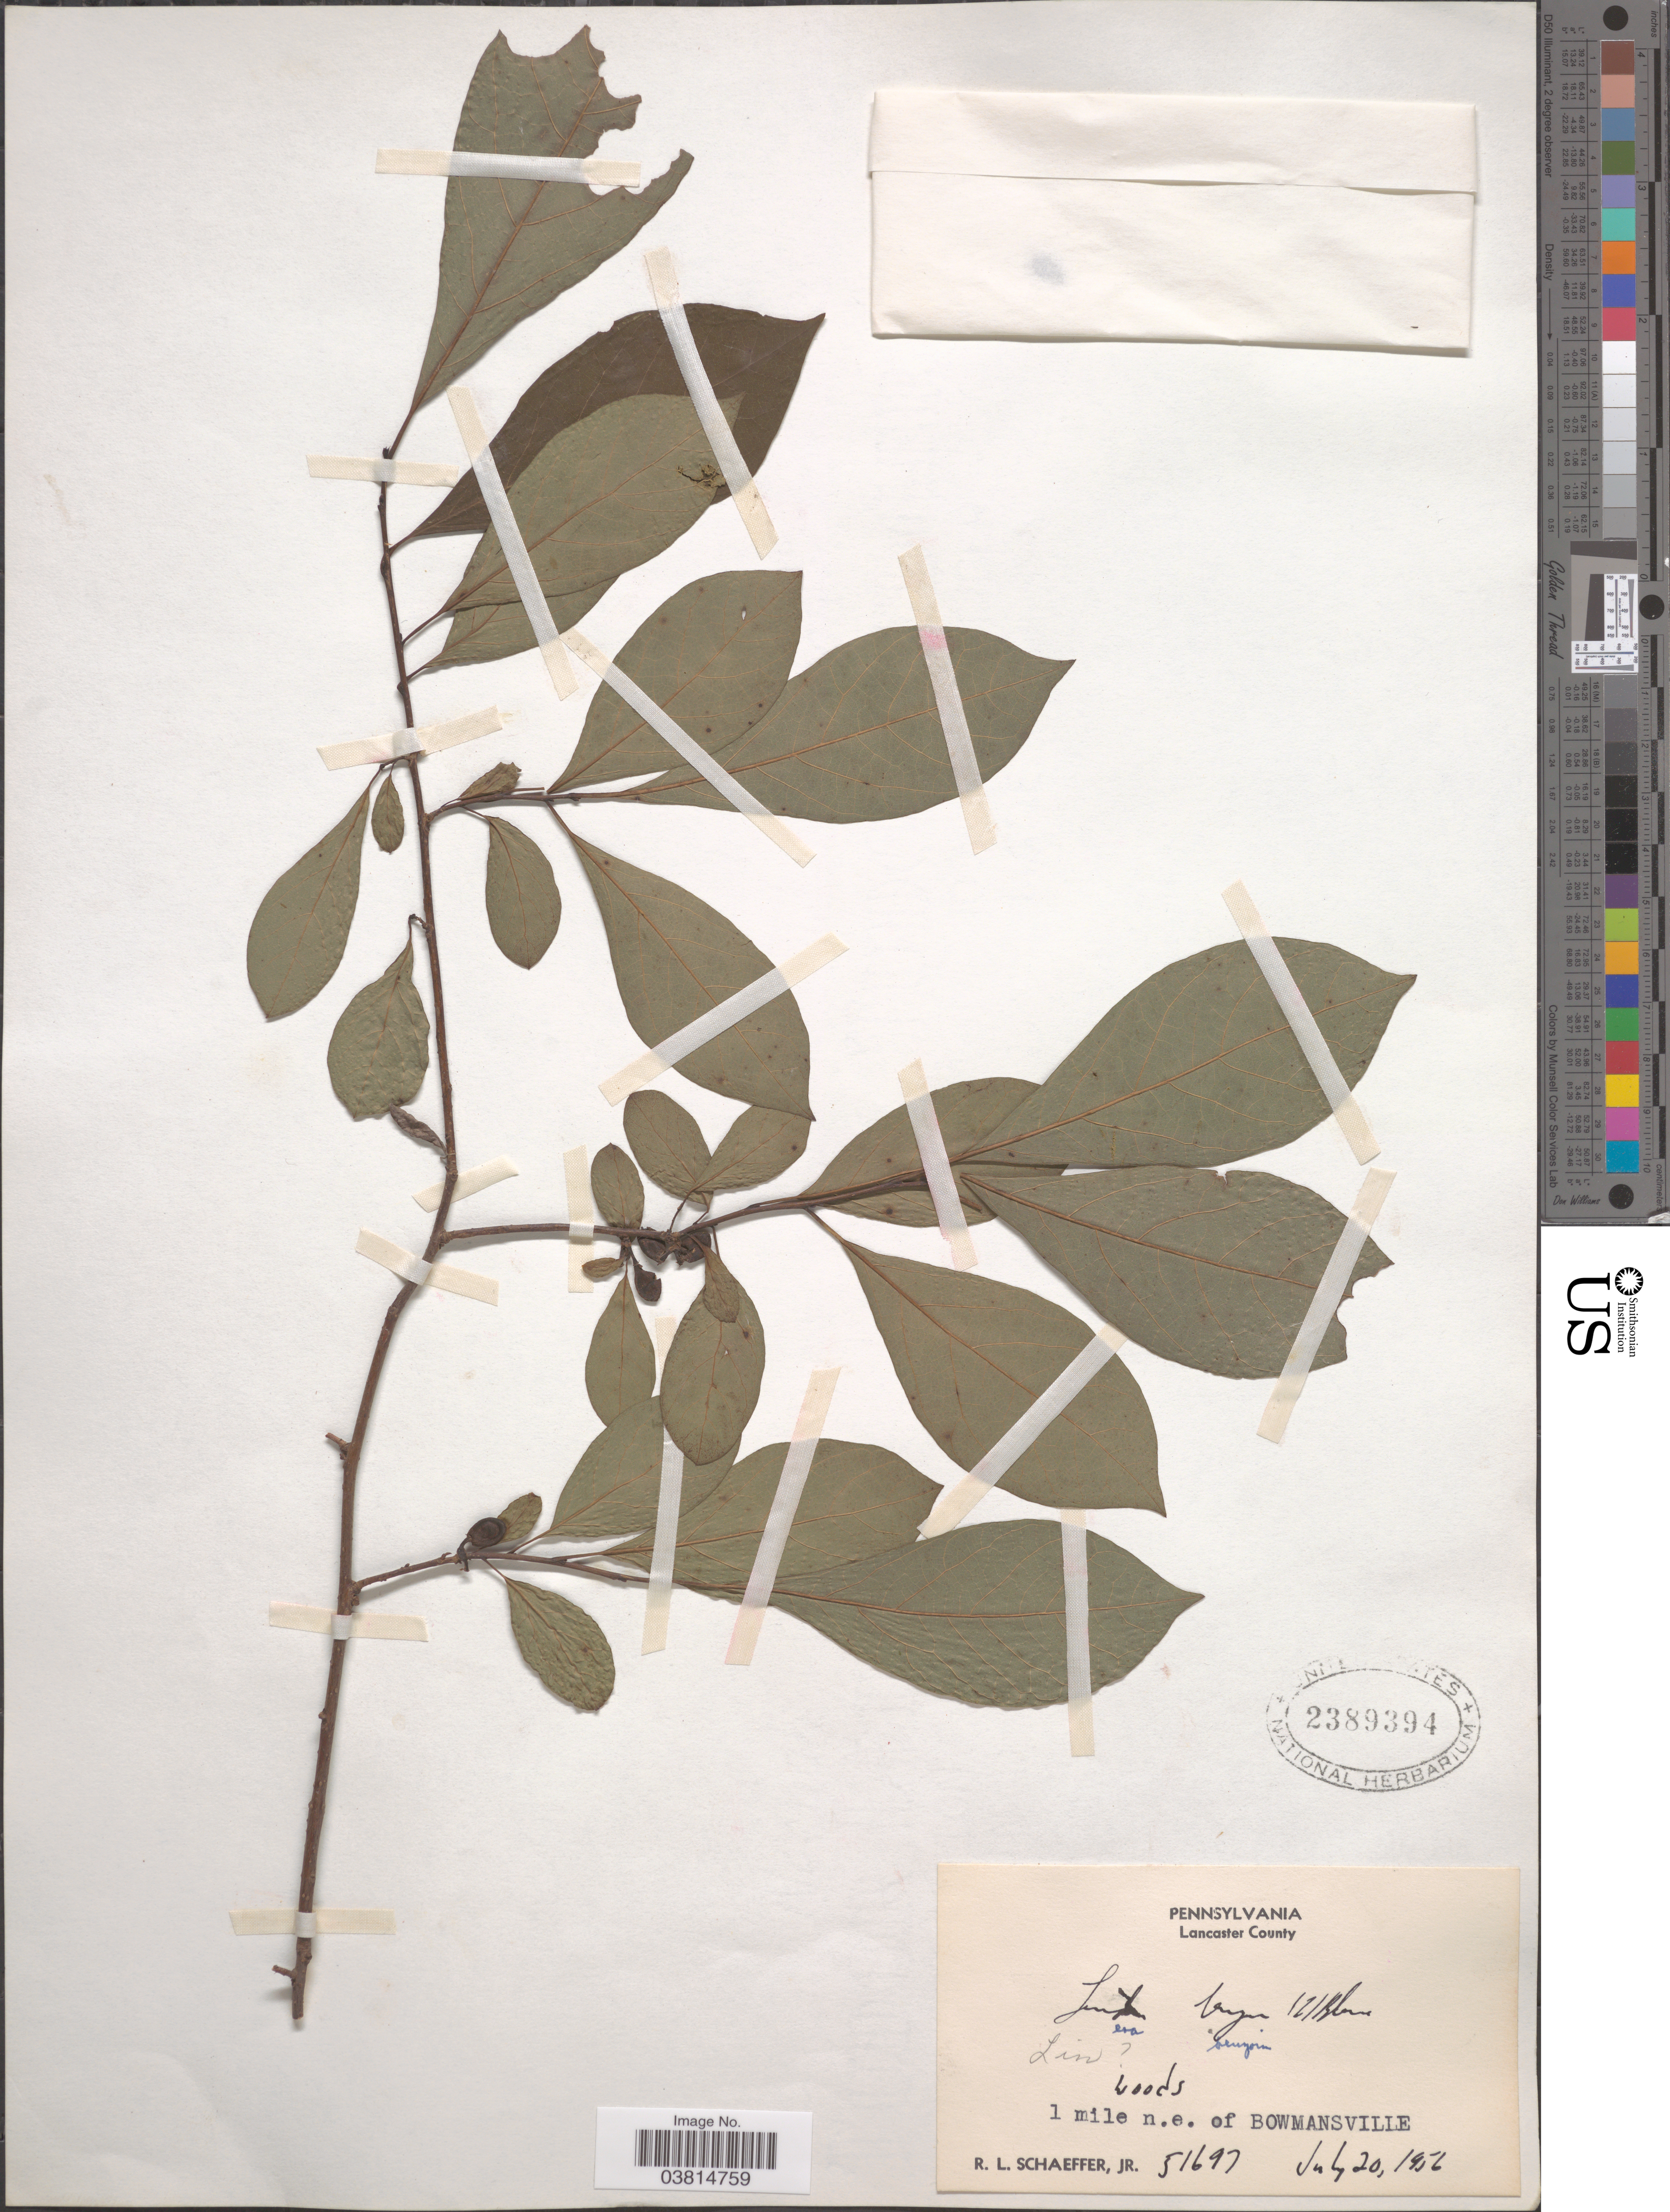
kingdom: Plantae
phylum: Tracheophyta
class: Magnoliopsida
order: Laurales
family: Lauraceae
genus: Lindera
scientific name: Lindera benzoin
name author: (L.) Blume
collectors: R. L. Schaeffer Jr.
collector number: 51697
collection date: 1956-07-20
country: United States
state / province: Pennsylvania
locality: Lancaster County. 1 mile n.e. of Bowmansville.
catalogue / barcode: US 2389394